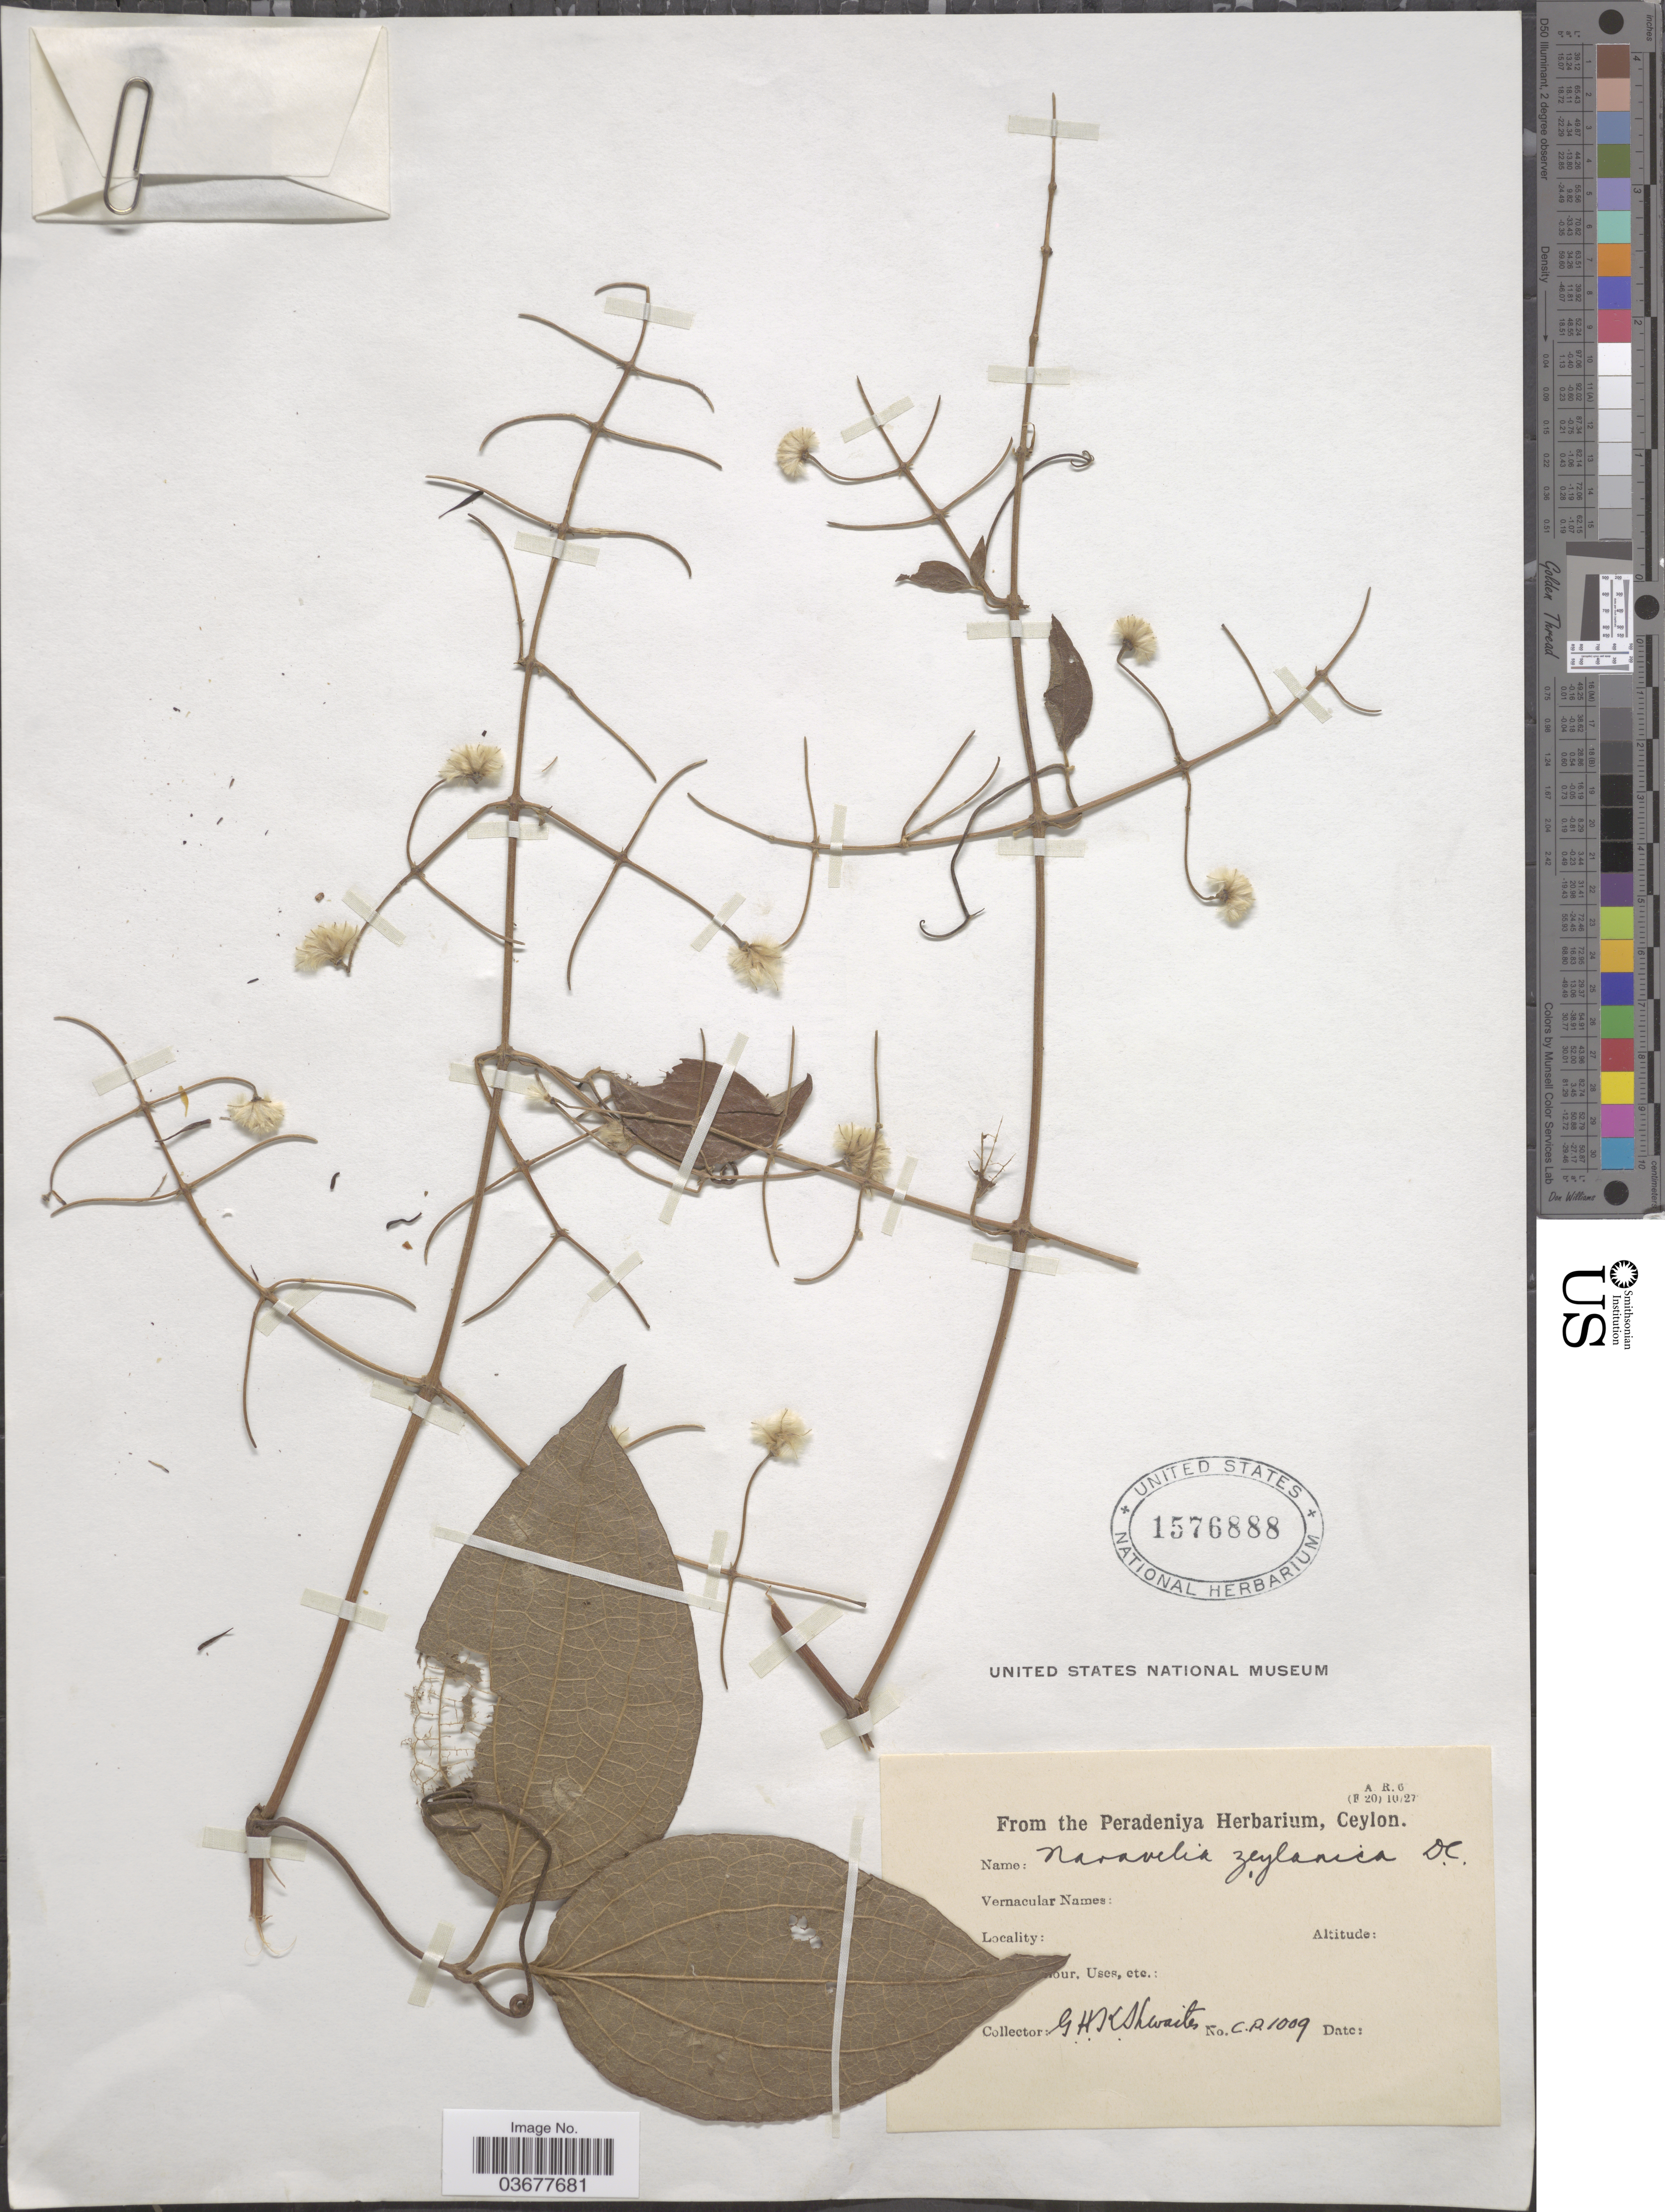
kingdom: Plantae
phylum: Tracheophyta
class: Magnoliopsida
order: Ranunculales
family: Ranunculaceae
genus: Clematis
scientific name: Clematis zeylanica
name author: (L.) Poir.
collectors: G. H. K. Thwaites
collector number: CP1009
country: Sri Lanka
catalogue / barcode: US 1576888